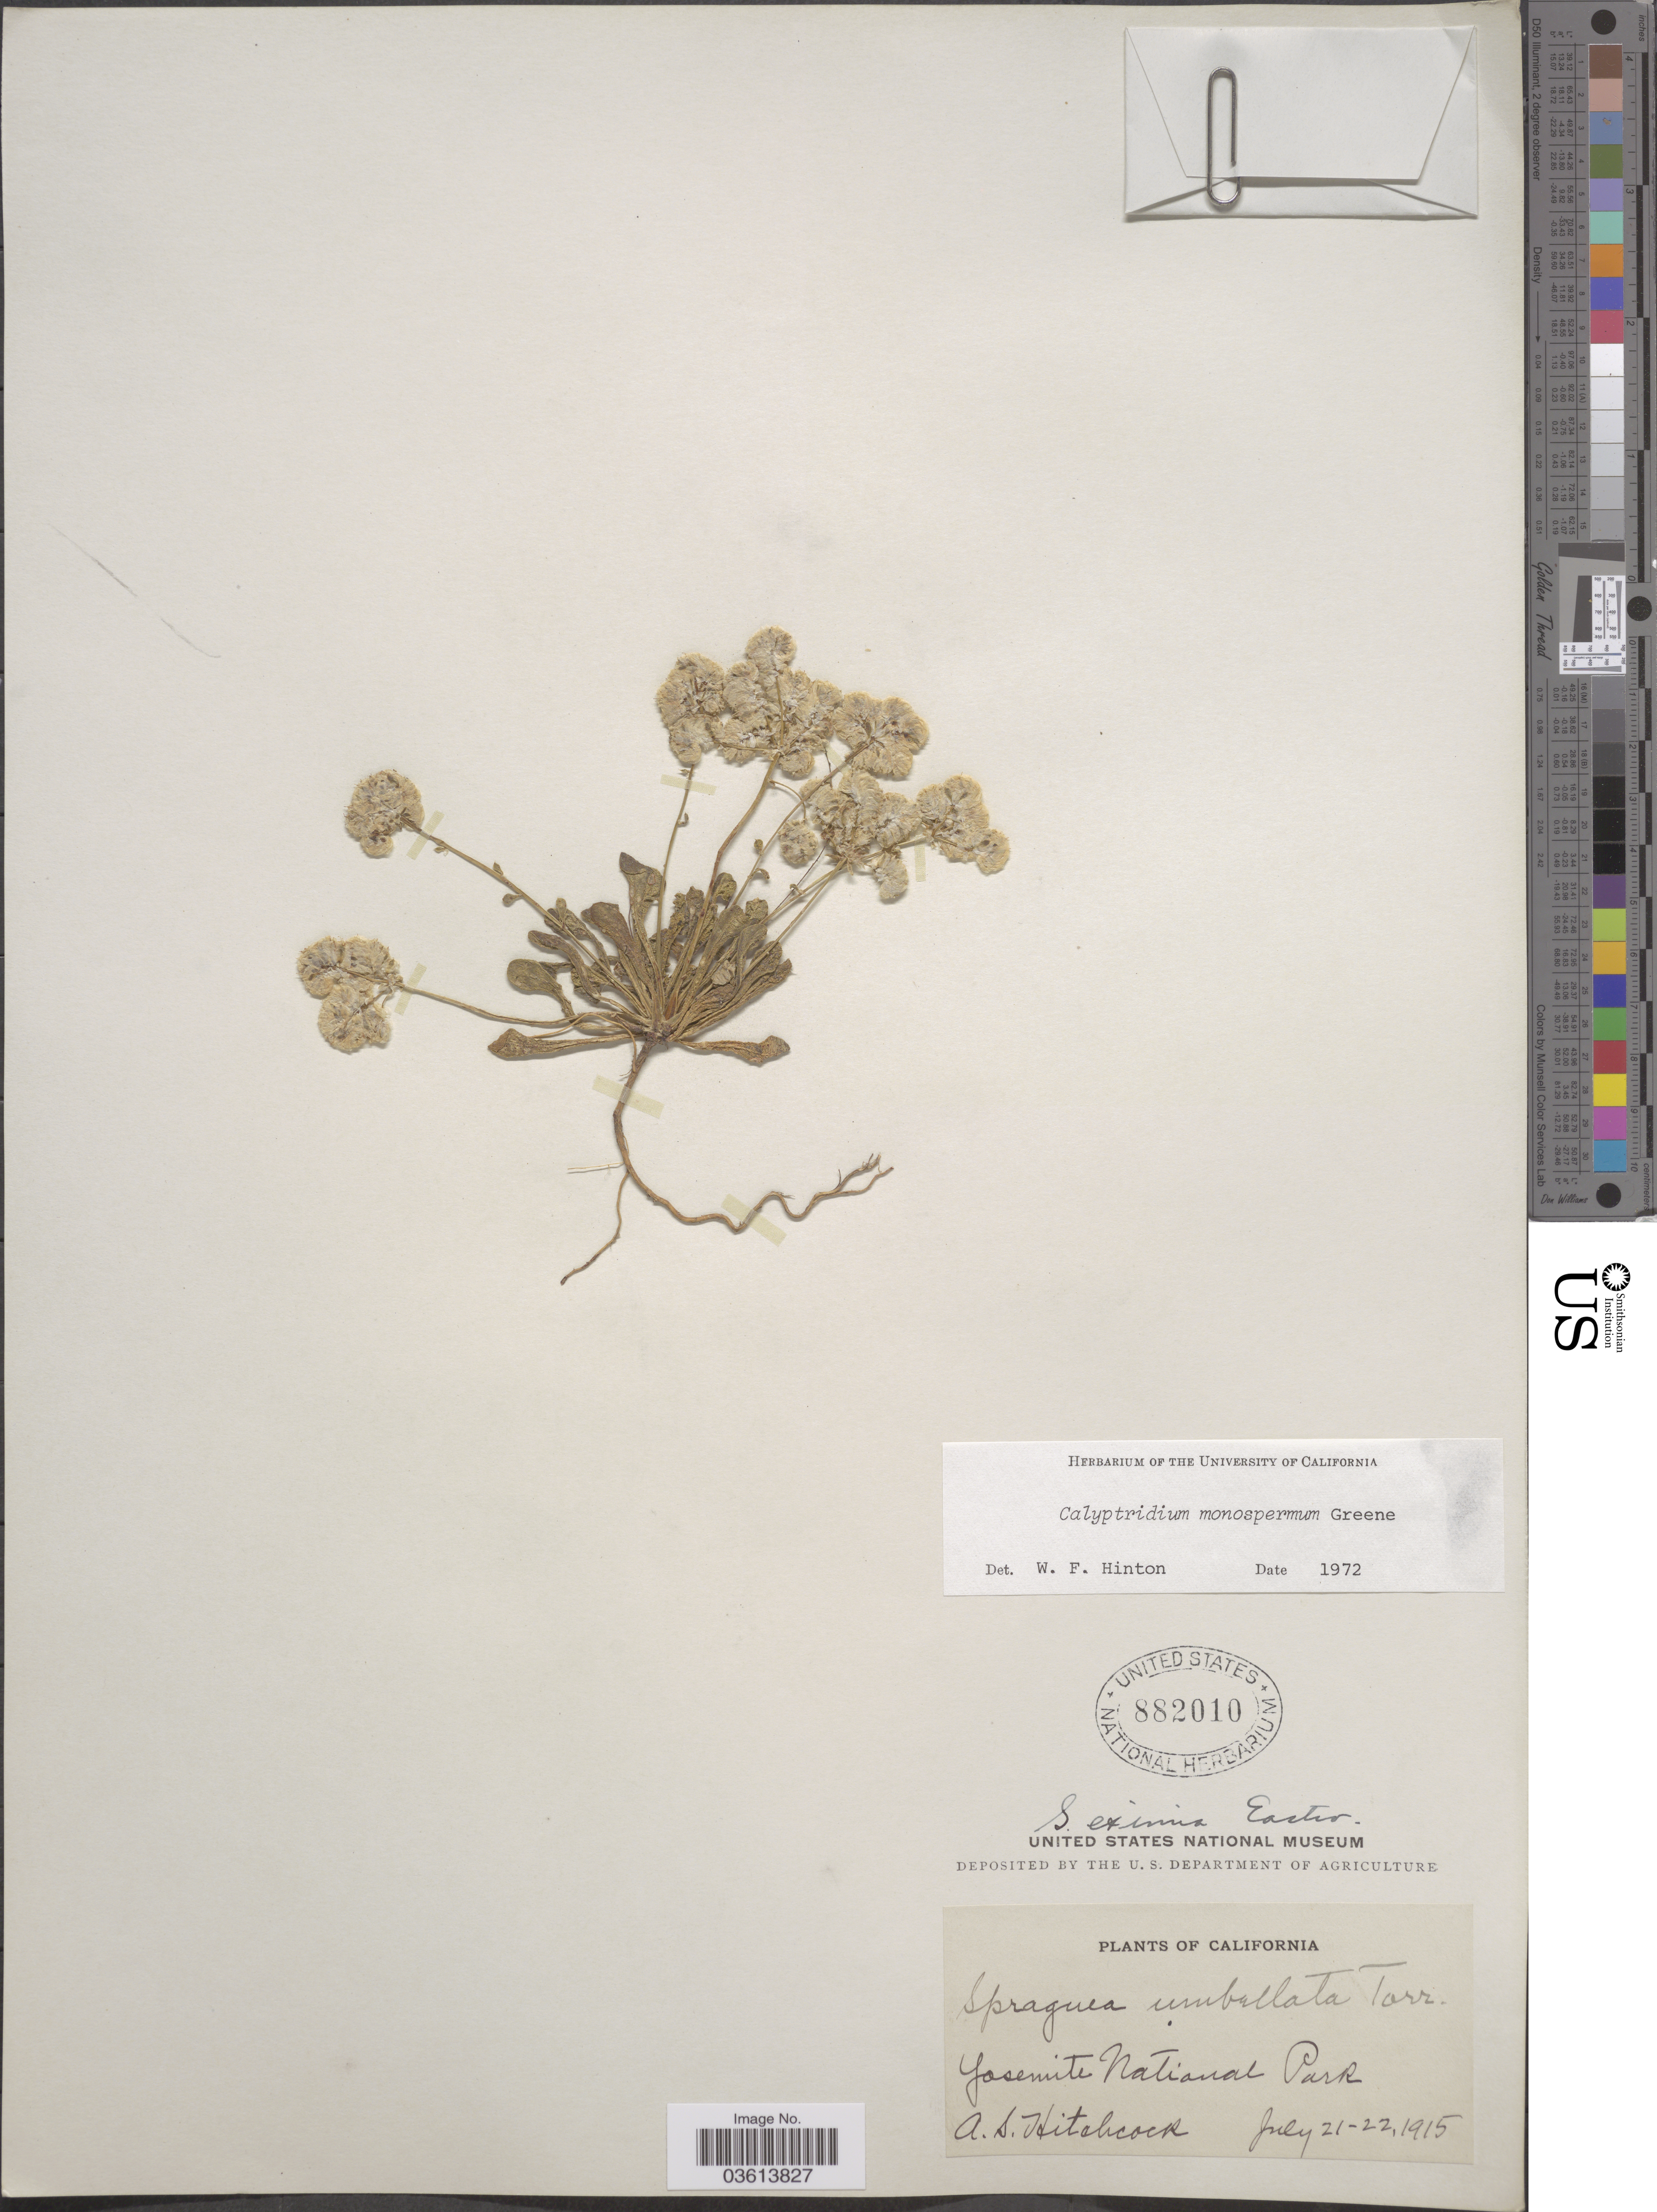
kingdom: Plantae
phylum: Tracheophyta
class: Magnoliopsida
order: Caryophyllales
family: Montiaceae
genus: Calyptridium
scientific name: Calyptridium monospermum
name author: Greene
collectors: A. S. Hitchcock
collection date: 1915-07-21/1915-07-22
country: United States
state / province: California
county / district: Mariposa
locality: Yosemite National Park.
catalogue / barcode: US 882010